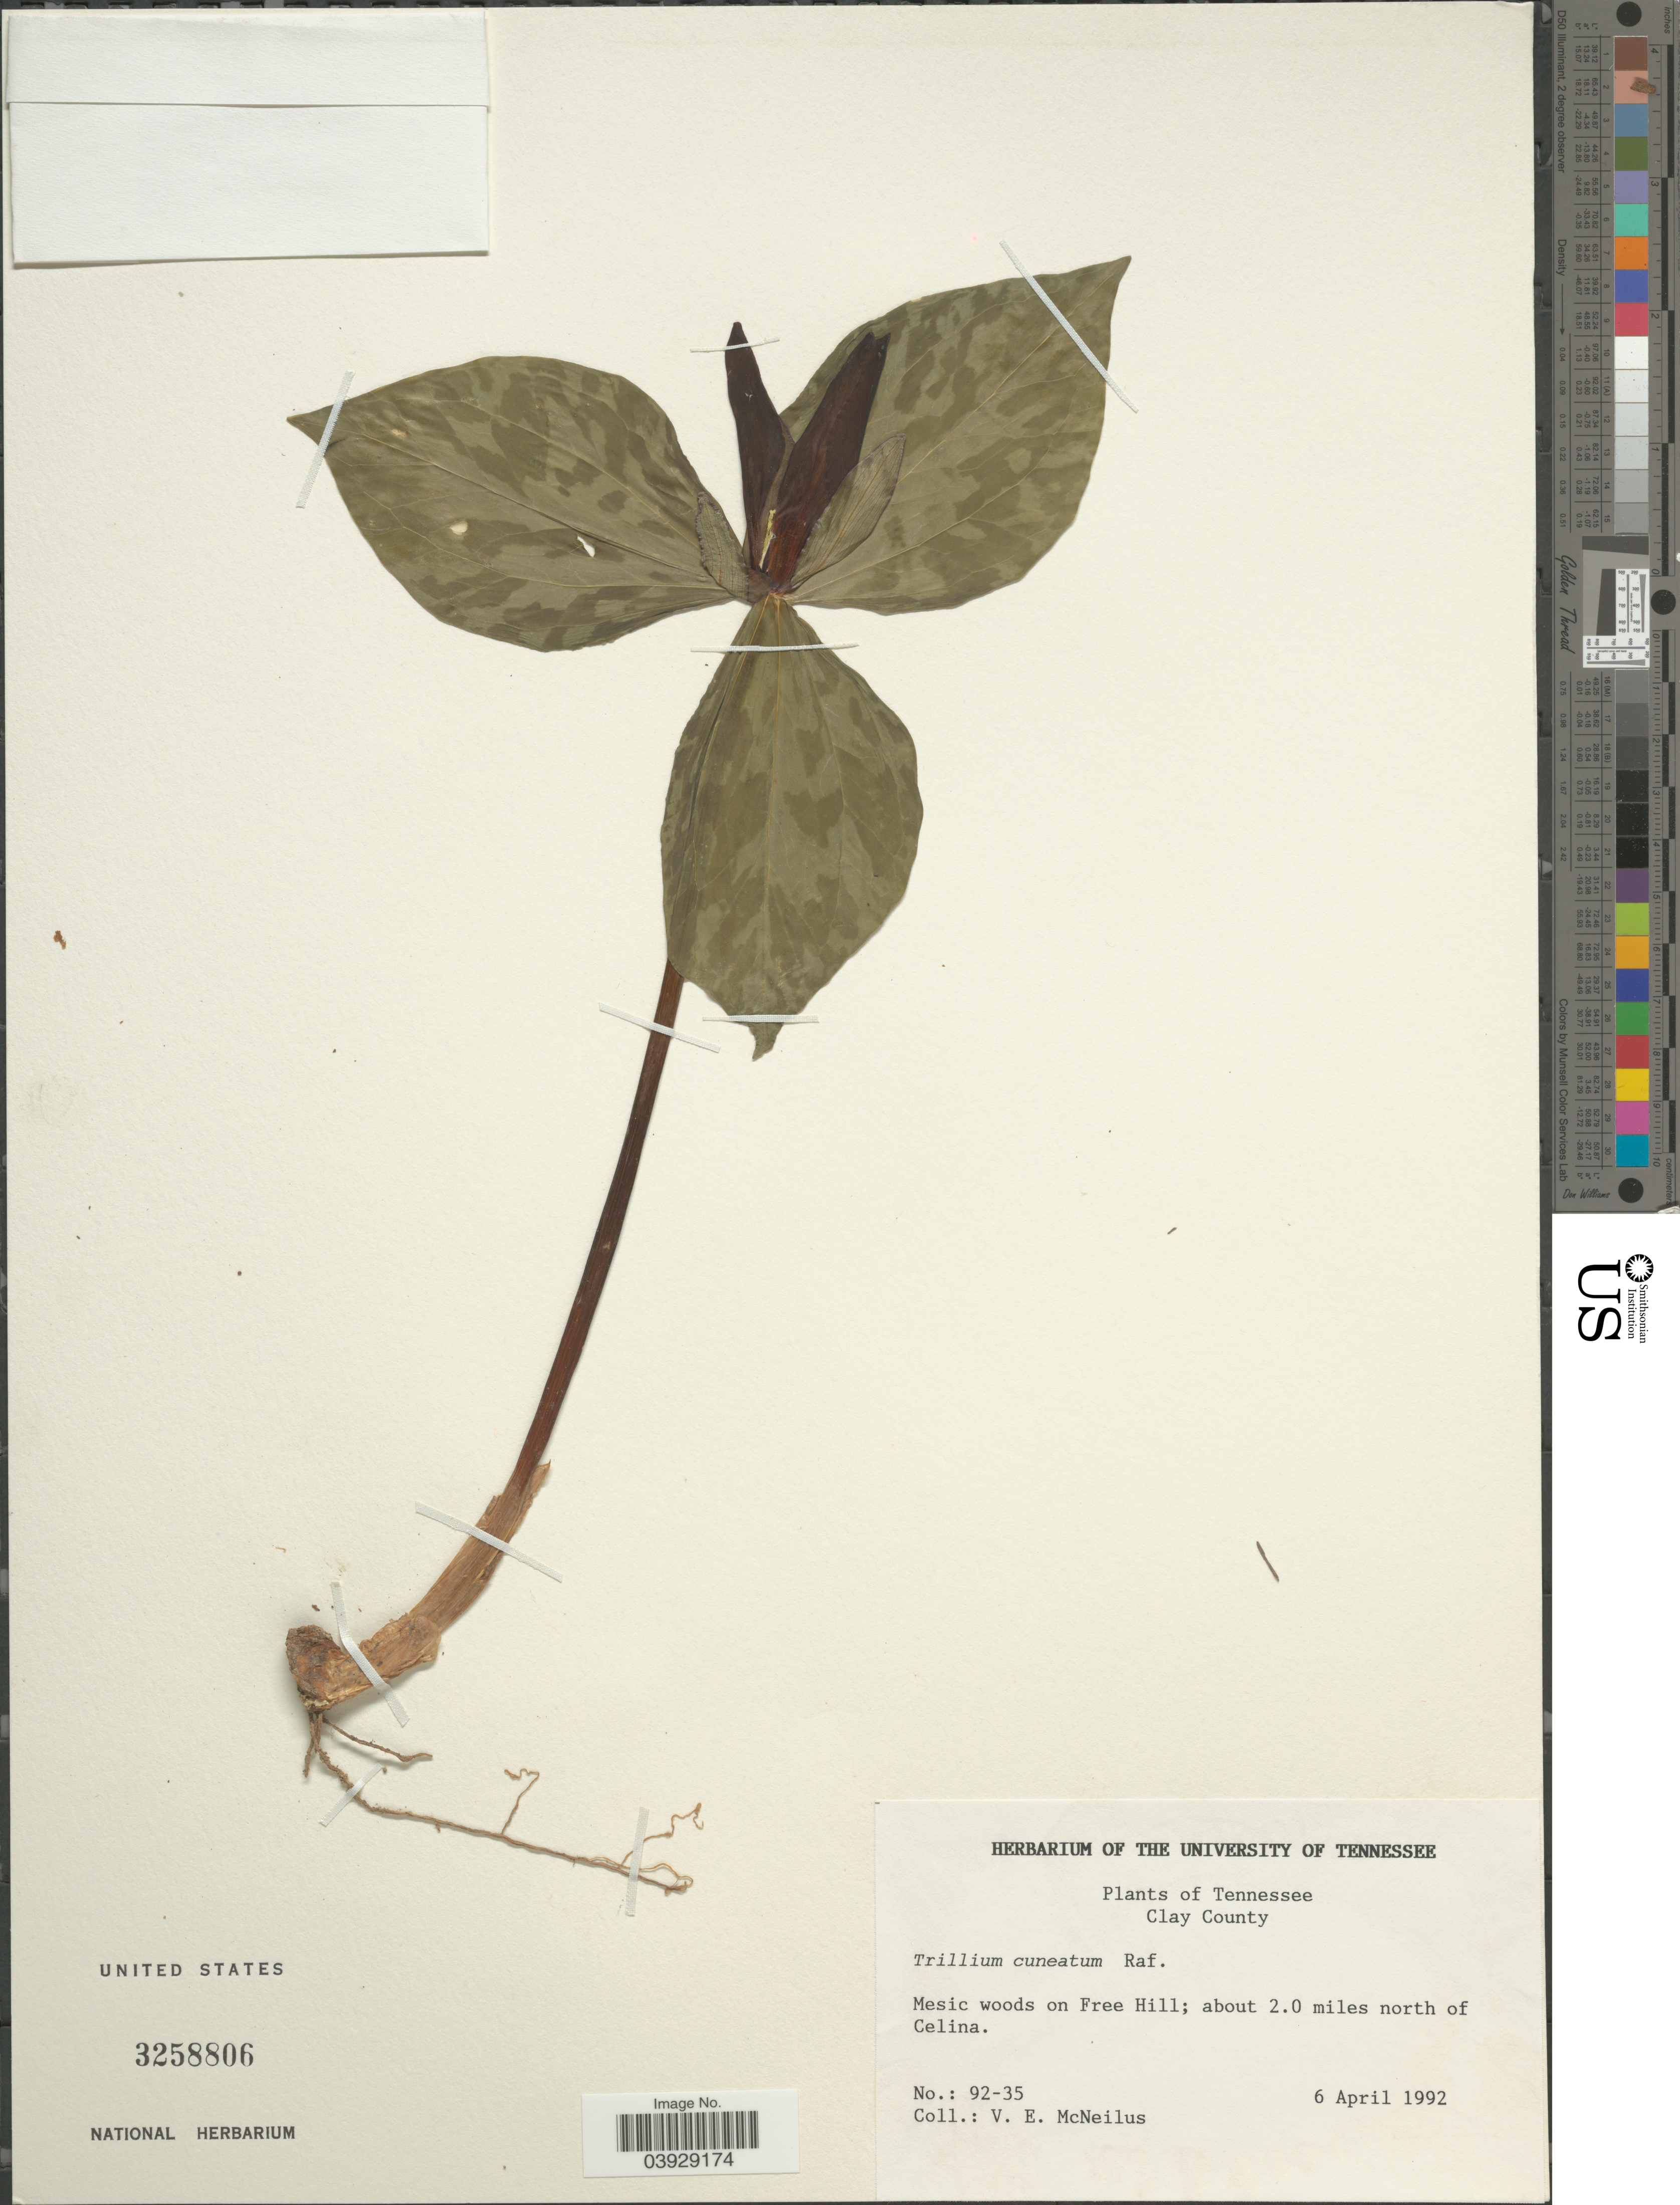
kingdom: Plantae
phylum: Tracheophyta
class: Liliopsida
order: Liliales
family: Melanthiaceae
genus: Trillium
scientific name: Trillium cuneatum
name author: Raf.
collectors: V. Mcneilus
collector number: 92-35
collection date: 1992-04-06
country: United States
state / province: Tennessee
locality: Clay County. Mesic woods on Free Hill; about 2.0 miles north of Celina.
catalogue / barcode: US 3258806